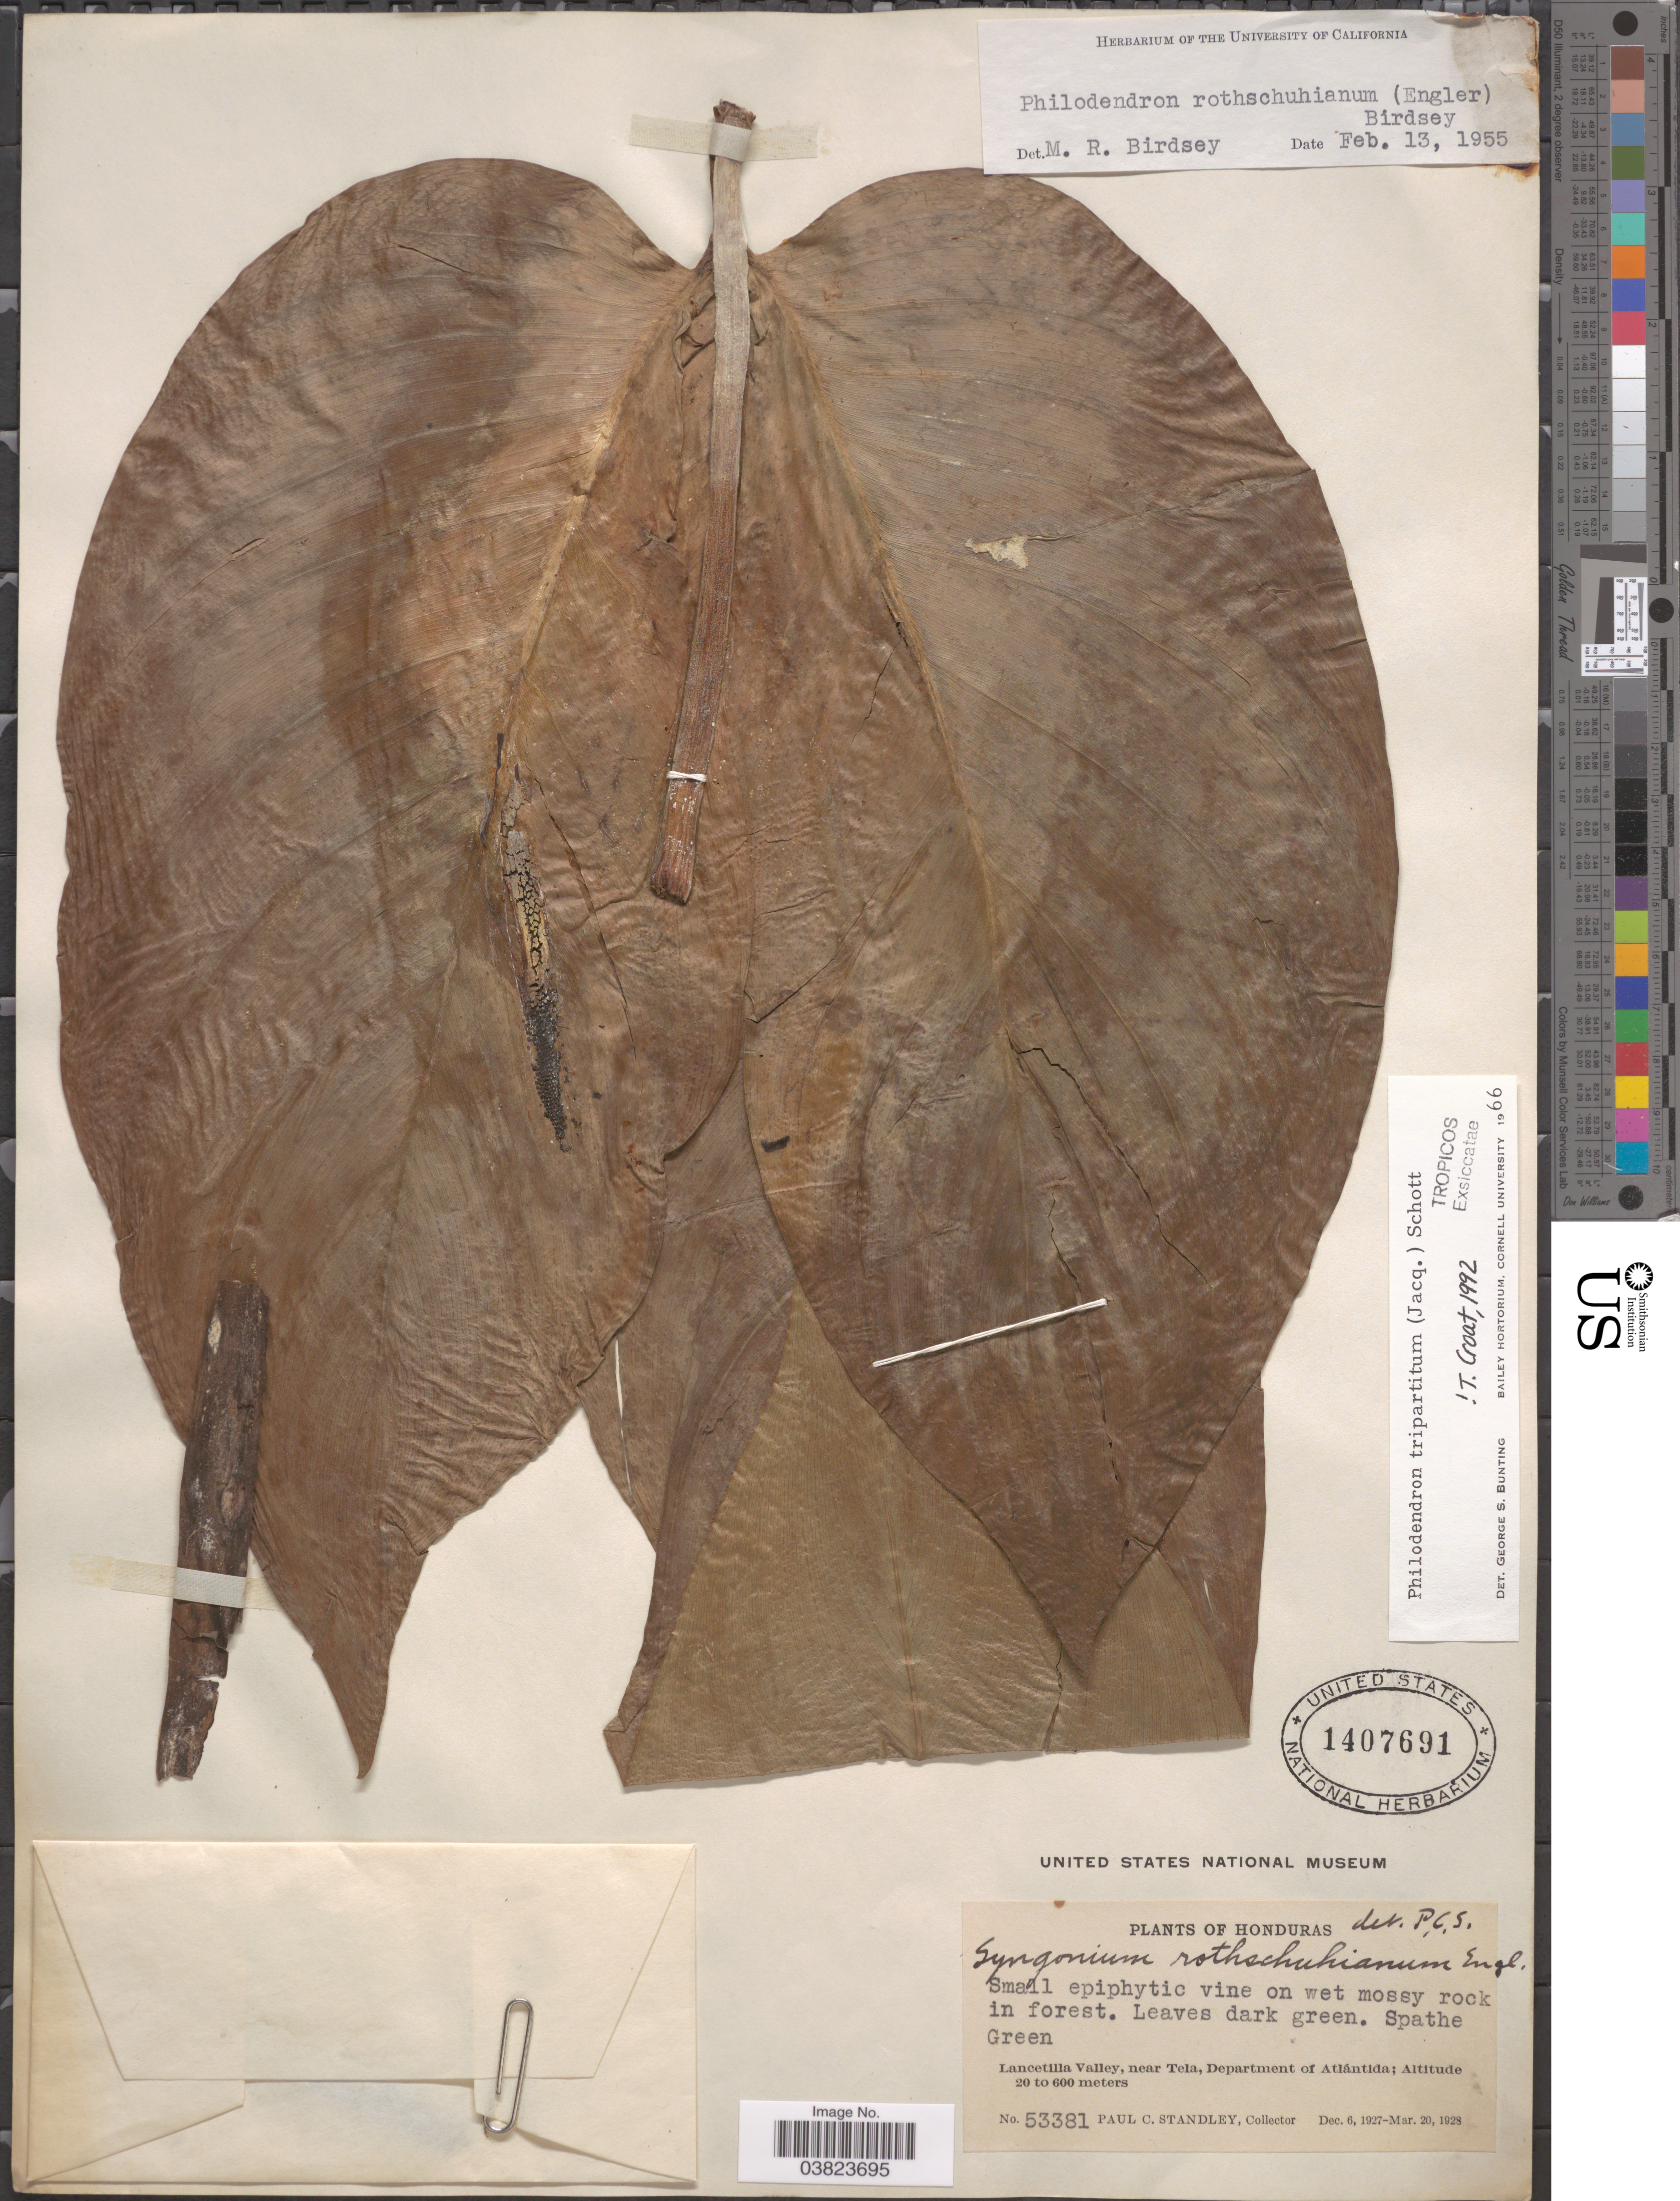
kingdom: Plantae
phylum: Tracheophyta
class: Liliopsida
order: Alismatales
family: Araceae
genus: Philodendron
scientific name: Philodendron tripartitum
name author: (Jacq.) Schott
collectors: P. C. Standley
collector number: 53381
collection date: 1927-12-06/1928-03-20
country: Honduras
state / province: Atlantida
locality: Lancetilla Valley, near Tela, Department of Atlántida.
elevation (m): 20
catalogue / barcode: US 1407691